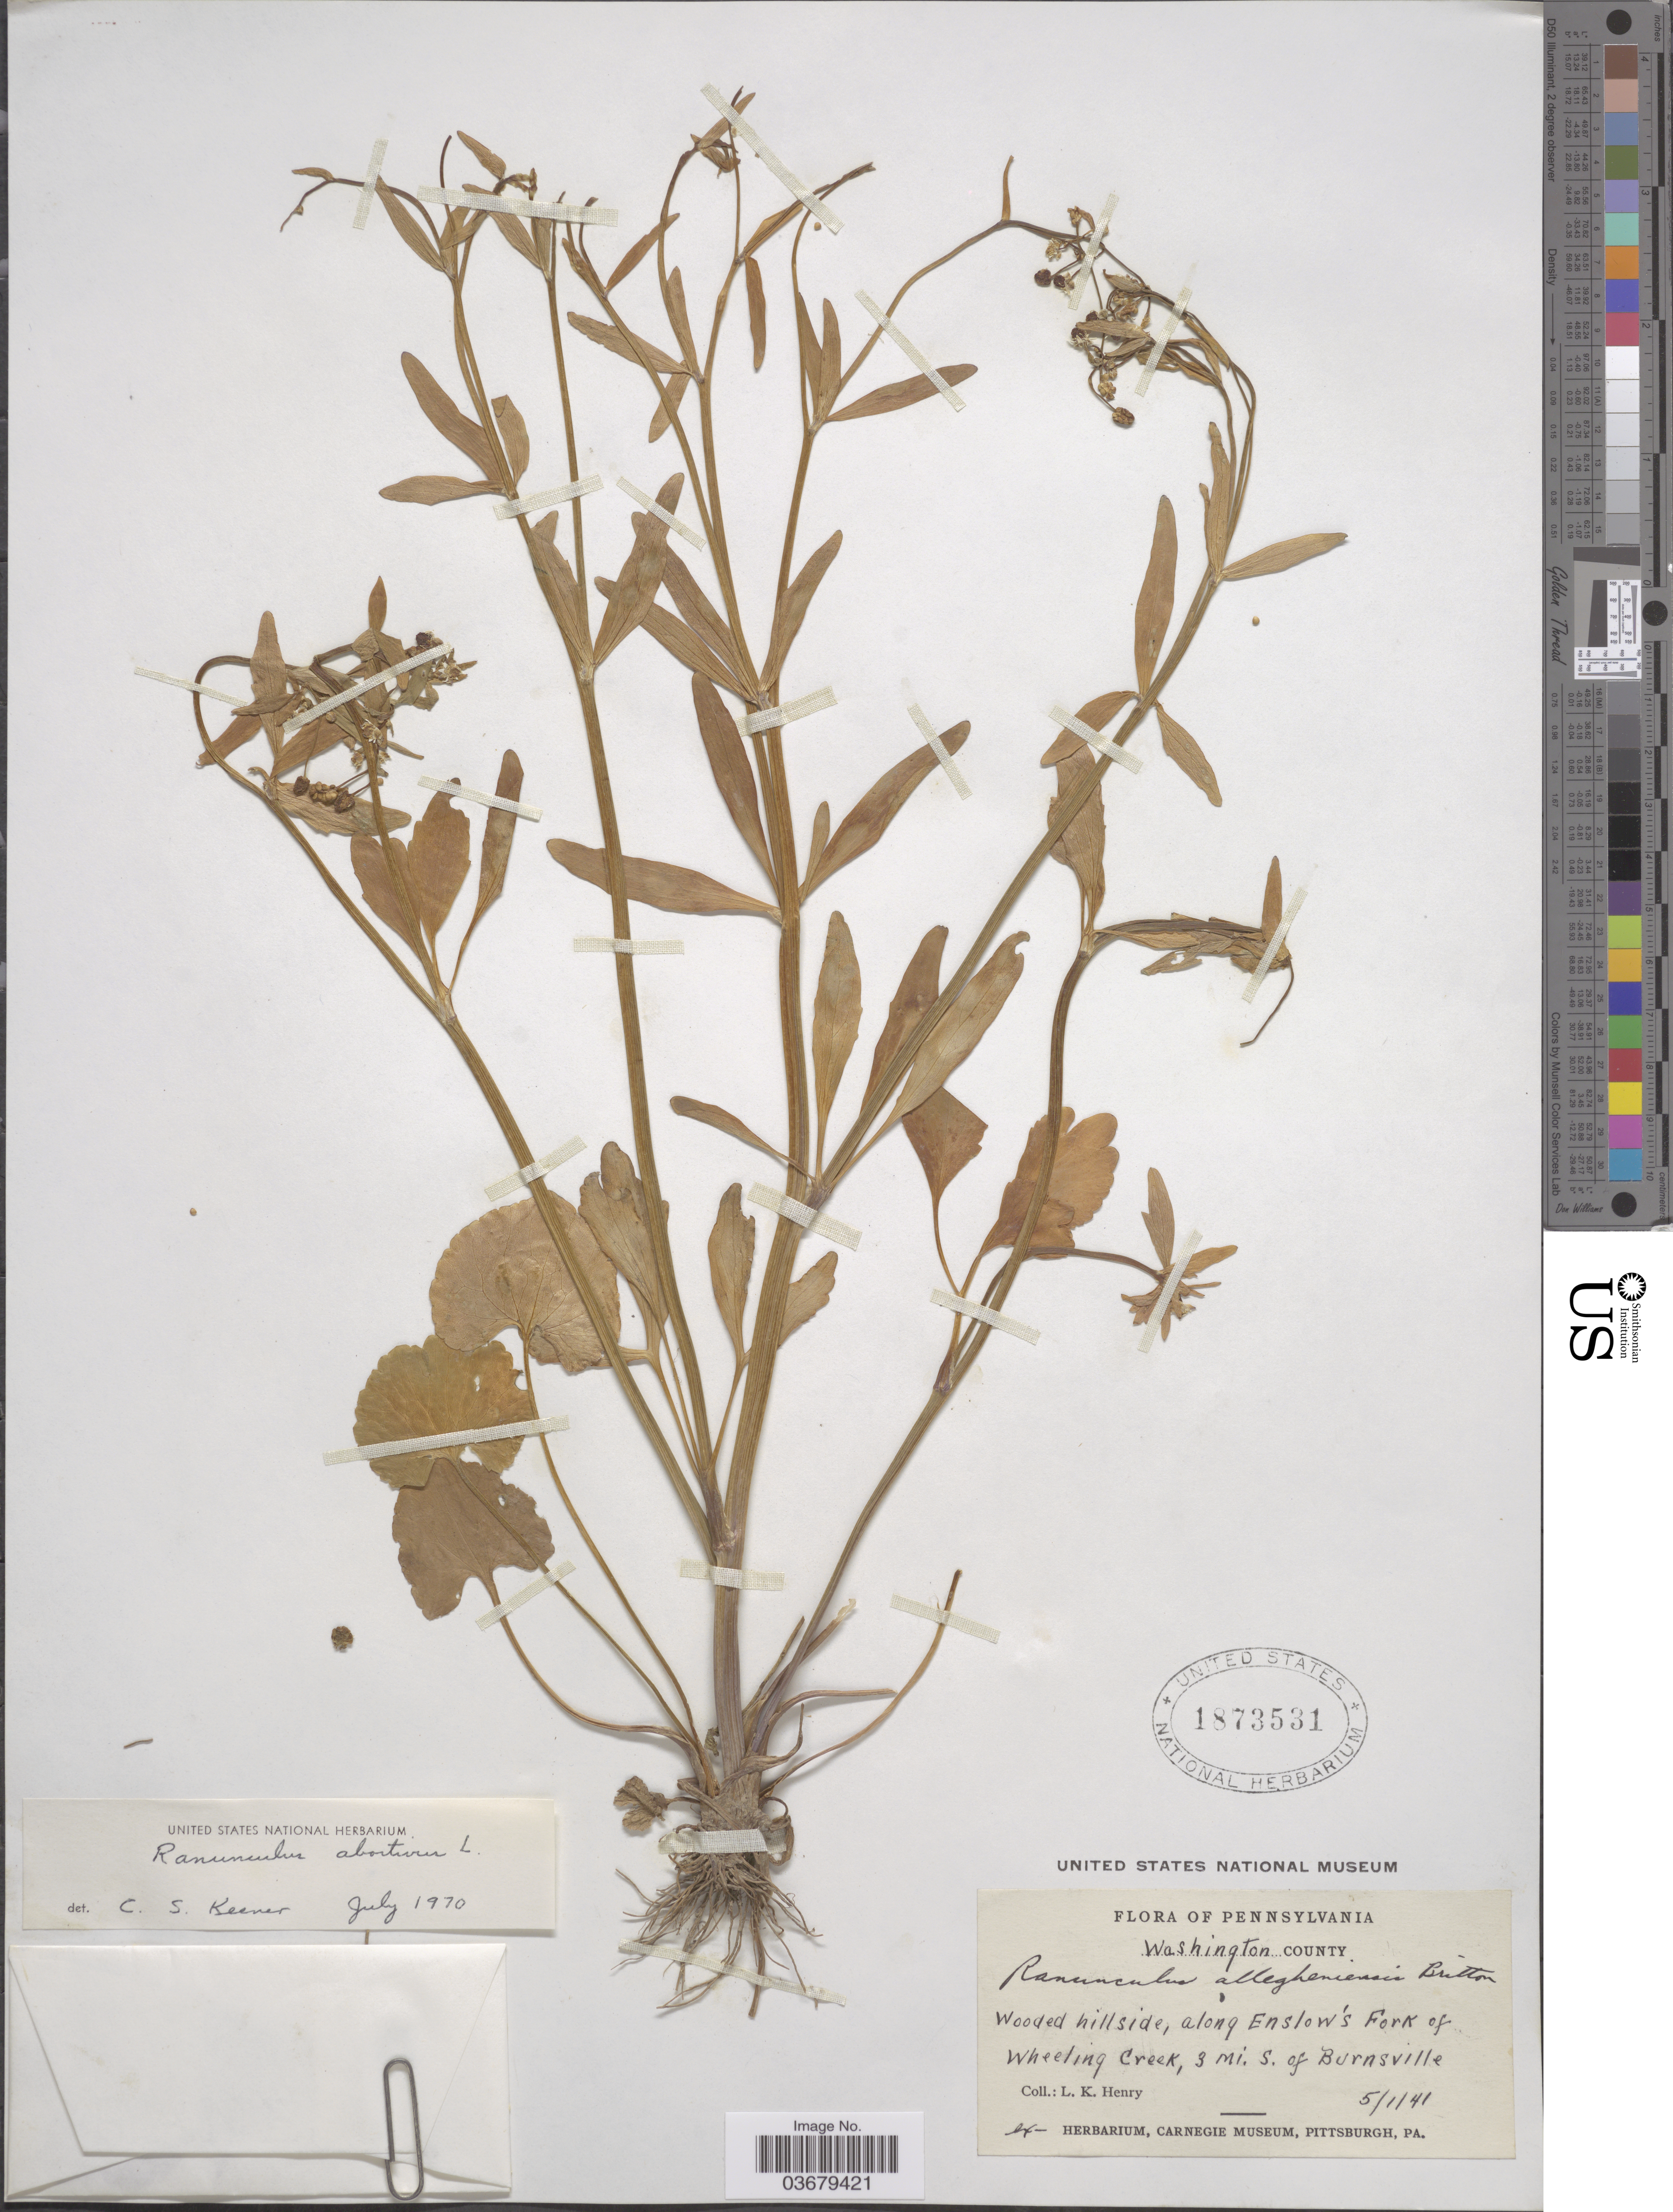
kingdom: Plantae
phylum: Tracheophyta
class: Magnoliopsida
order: Ranunculales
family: Ranunculaceae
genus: Ranunculus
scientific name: Ranunculus abortivus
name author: L.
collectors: L. K. Henry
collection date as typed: Transcribed d/m/y: 1/5/41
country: United States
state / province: Pennsylvania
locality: Washington County. Along Enslow's Fork of Wheeling Creek, 3 mi. s. of Burnsville.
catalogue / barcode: US 1873531